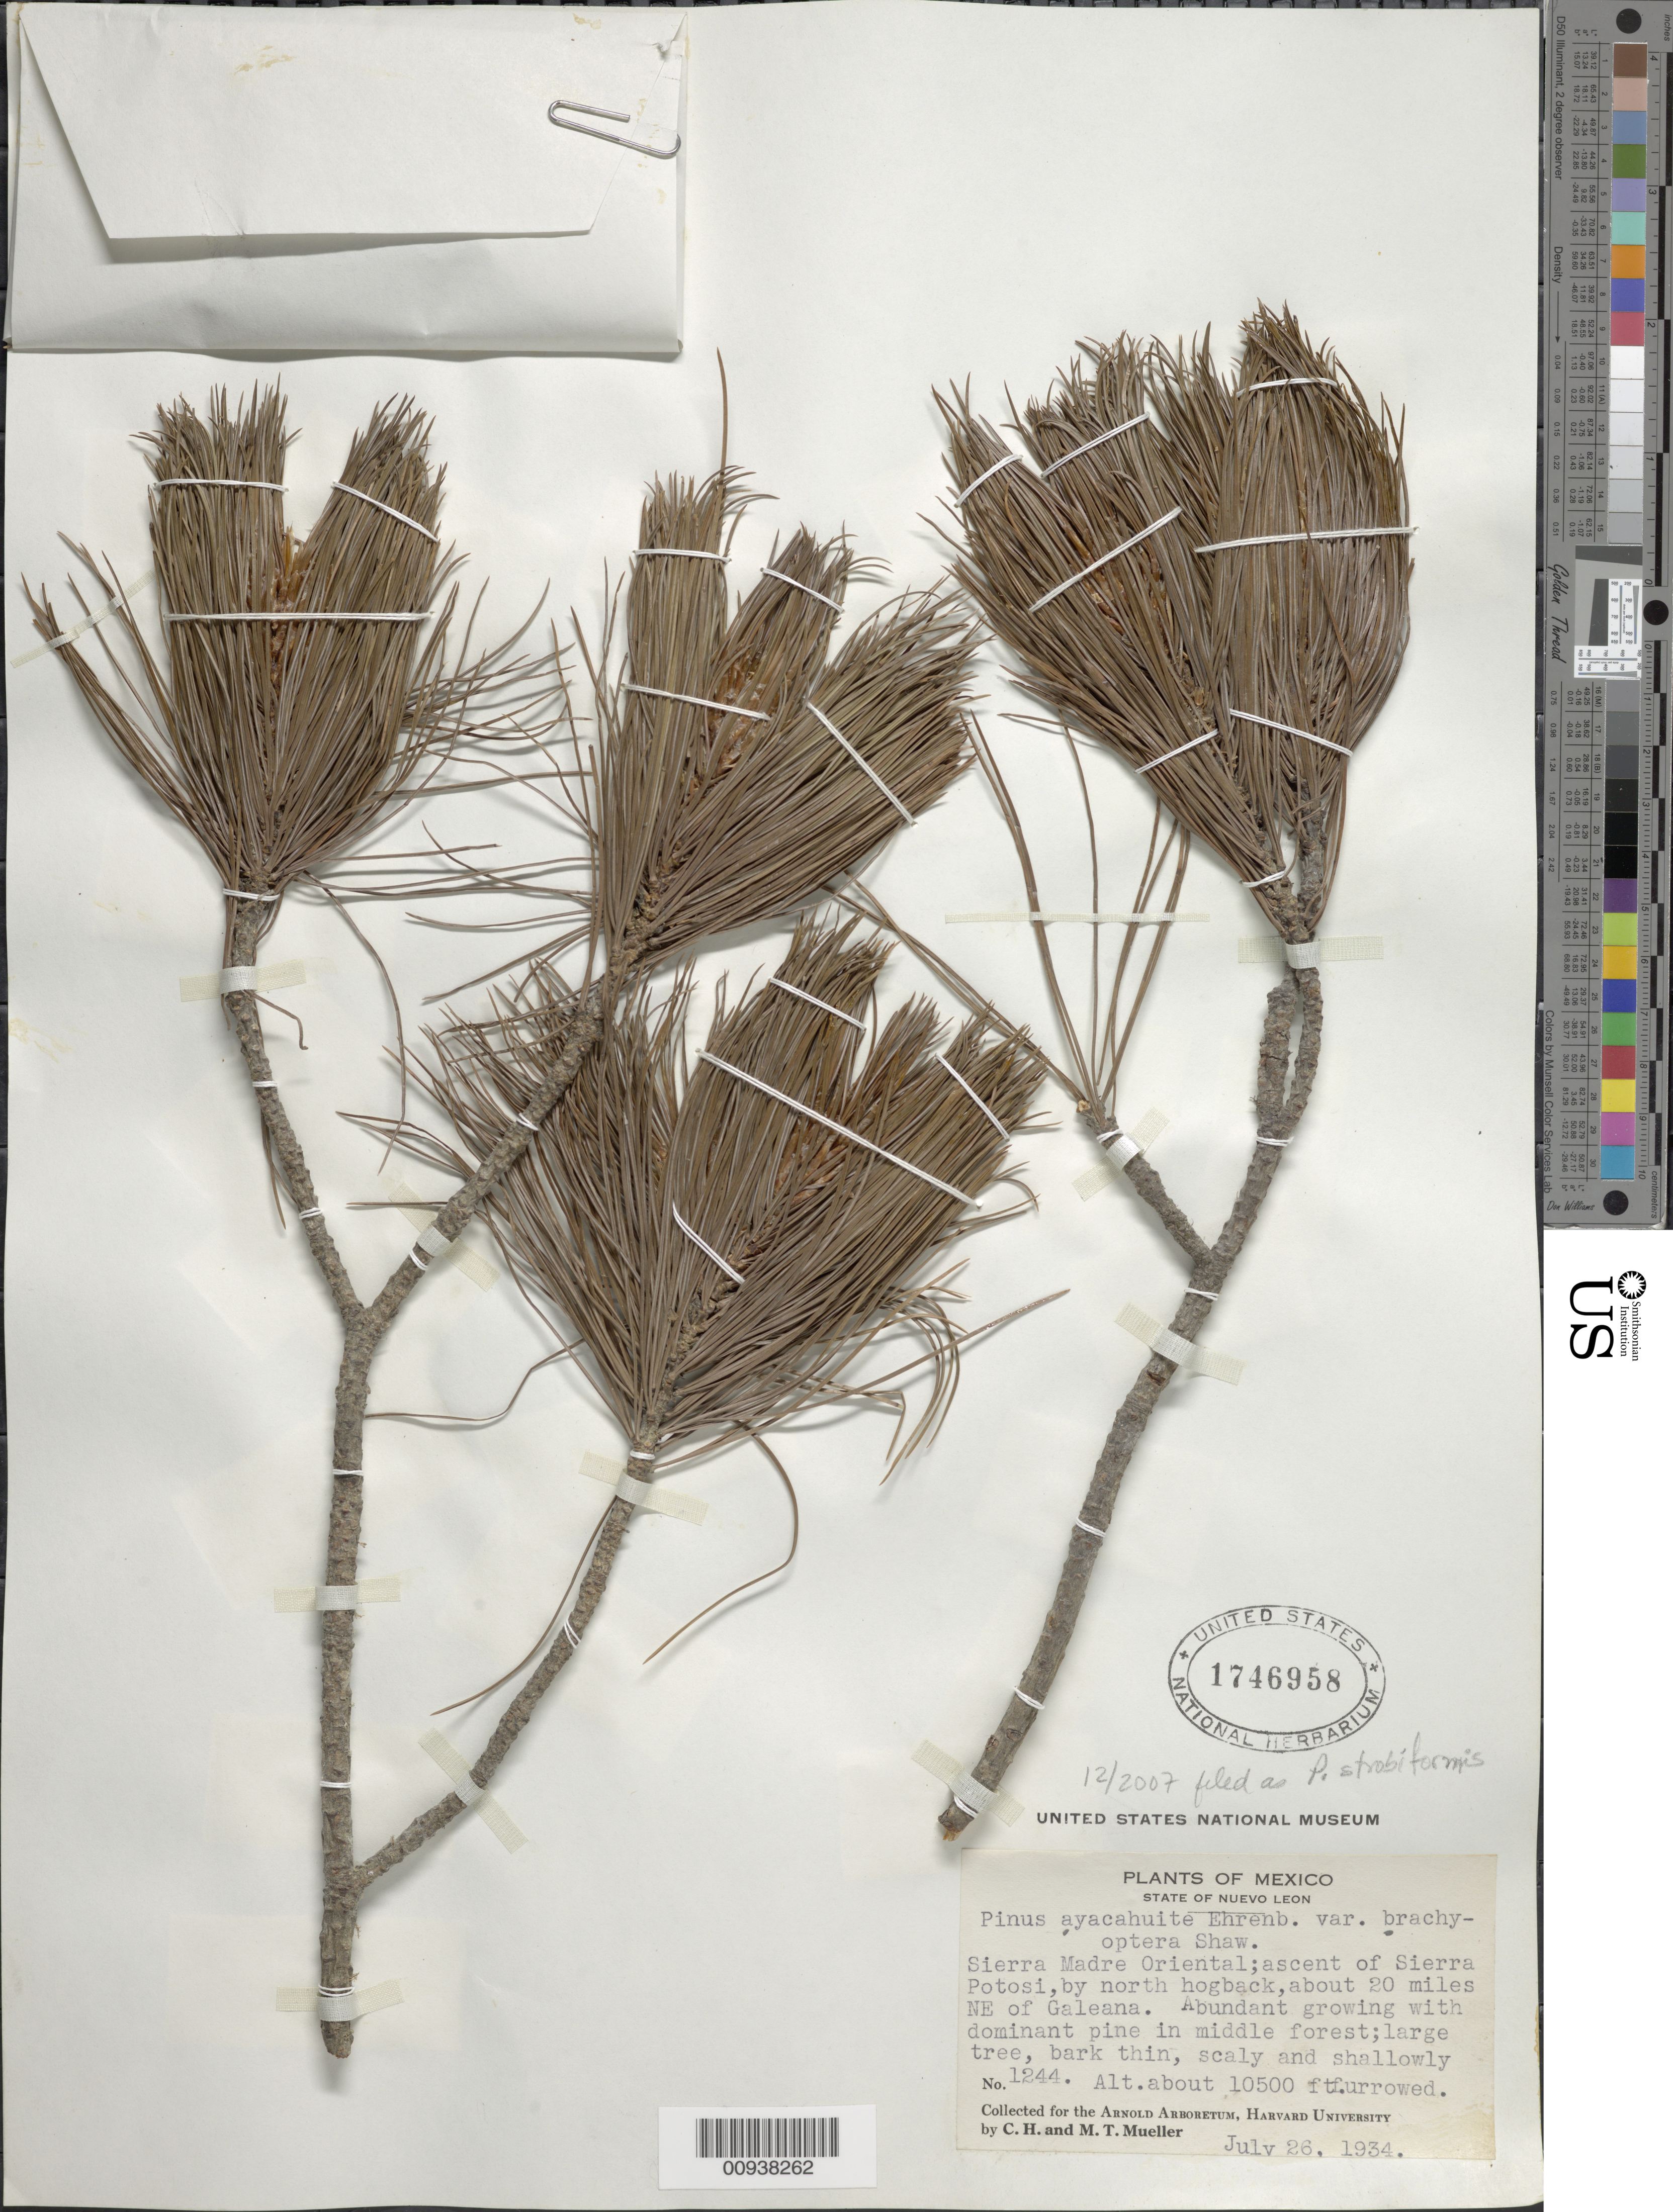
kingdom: Plantae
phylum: Tracheophyta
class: Pinopsida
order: Pinales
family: Pinaceae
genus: Pinus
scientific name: Pinus strobiformis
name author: Engelm.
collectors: C. H. Mueller & M. Mueller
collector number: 1244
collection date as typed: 26 Jul 1934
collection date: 1934-07-26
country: Mexico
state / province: Nuevo León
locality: Sierra Madre Oriental; ascent of Sierra Potosí, by north hogback, about 20 miles NE of Galeana.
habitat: Growing with dominant pine in middle forest.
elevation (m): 3200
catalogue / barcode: US 1746958